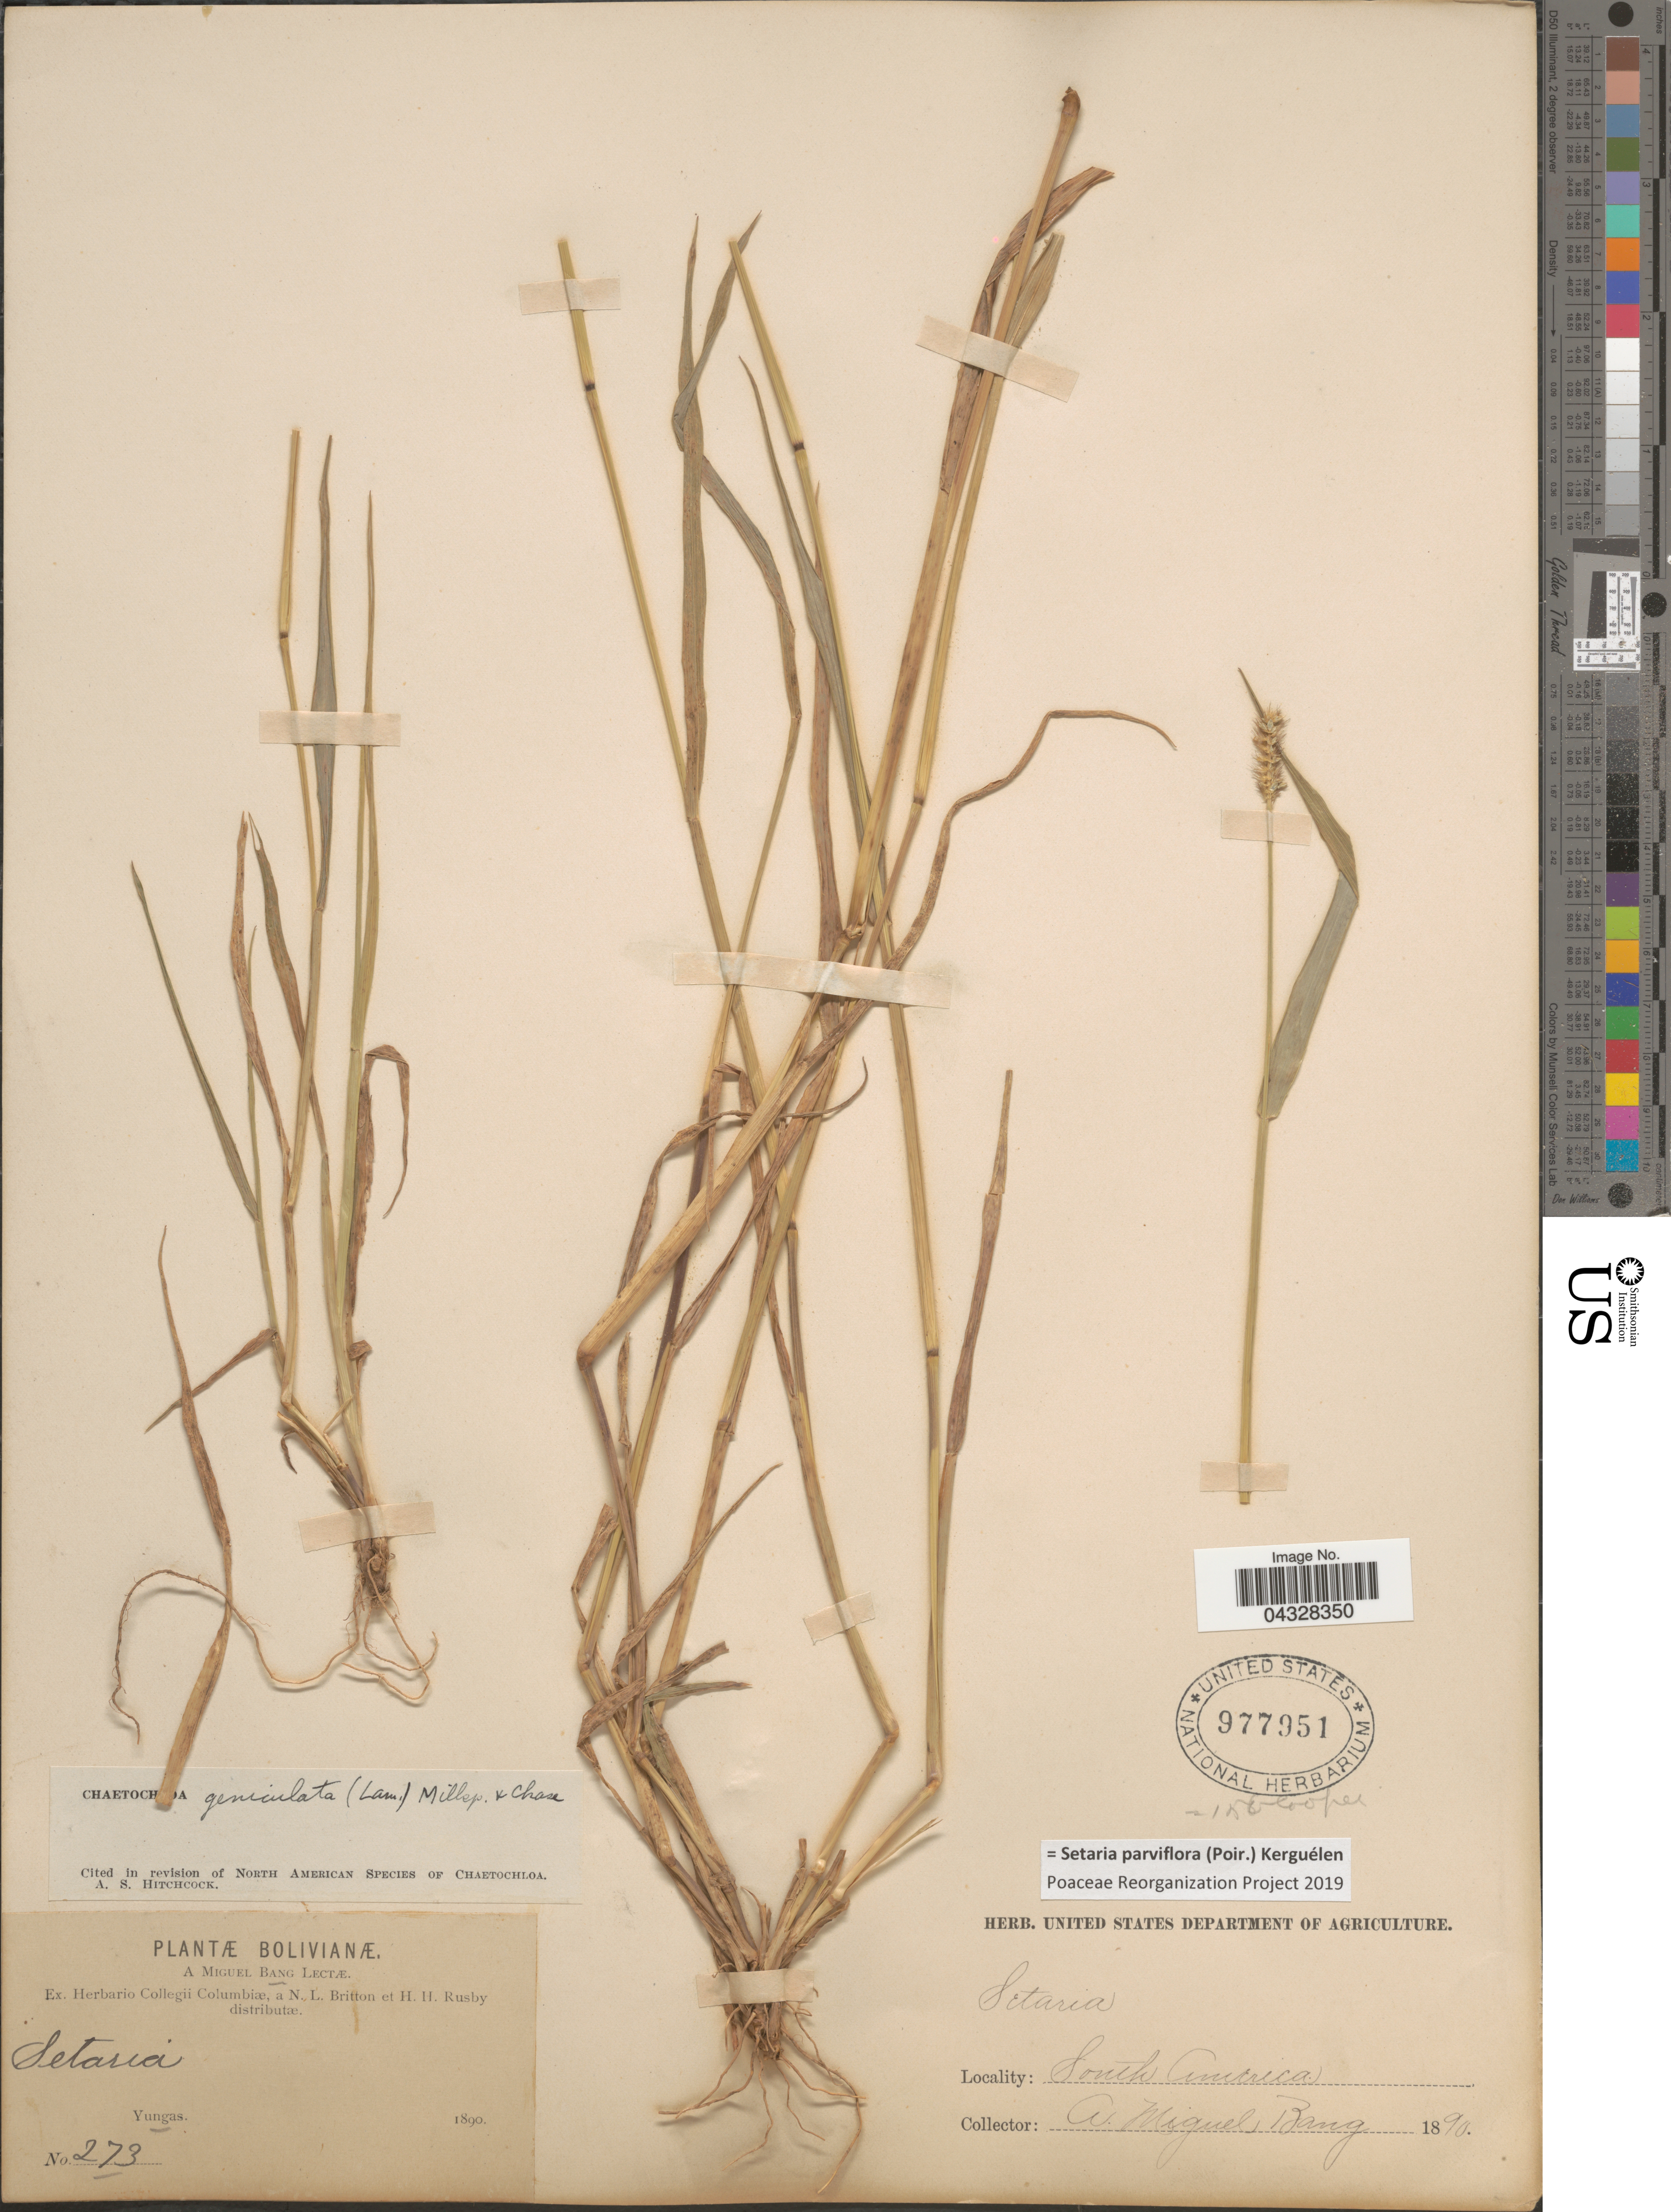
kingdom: Plantae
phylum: Tracheophyta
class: Liliopsida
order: Poales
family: Poaceae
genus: Setaria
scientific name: Setaria parviflora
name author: (Poir.) Kerguélen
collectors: M. Bang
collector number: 273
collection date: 1890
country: Bolivia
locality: Yungas.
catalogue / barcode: US 977951